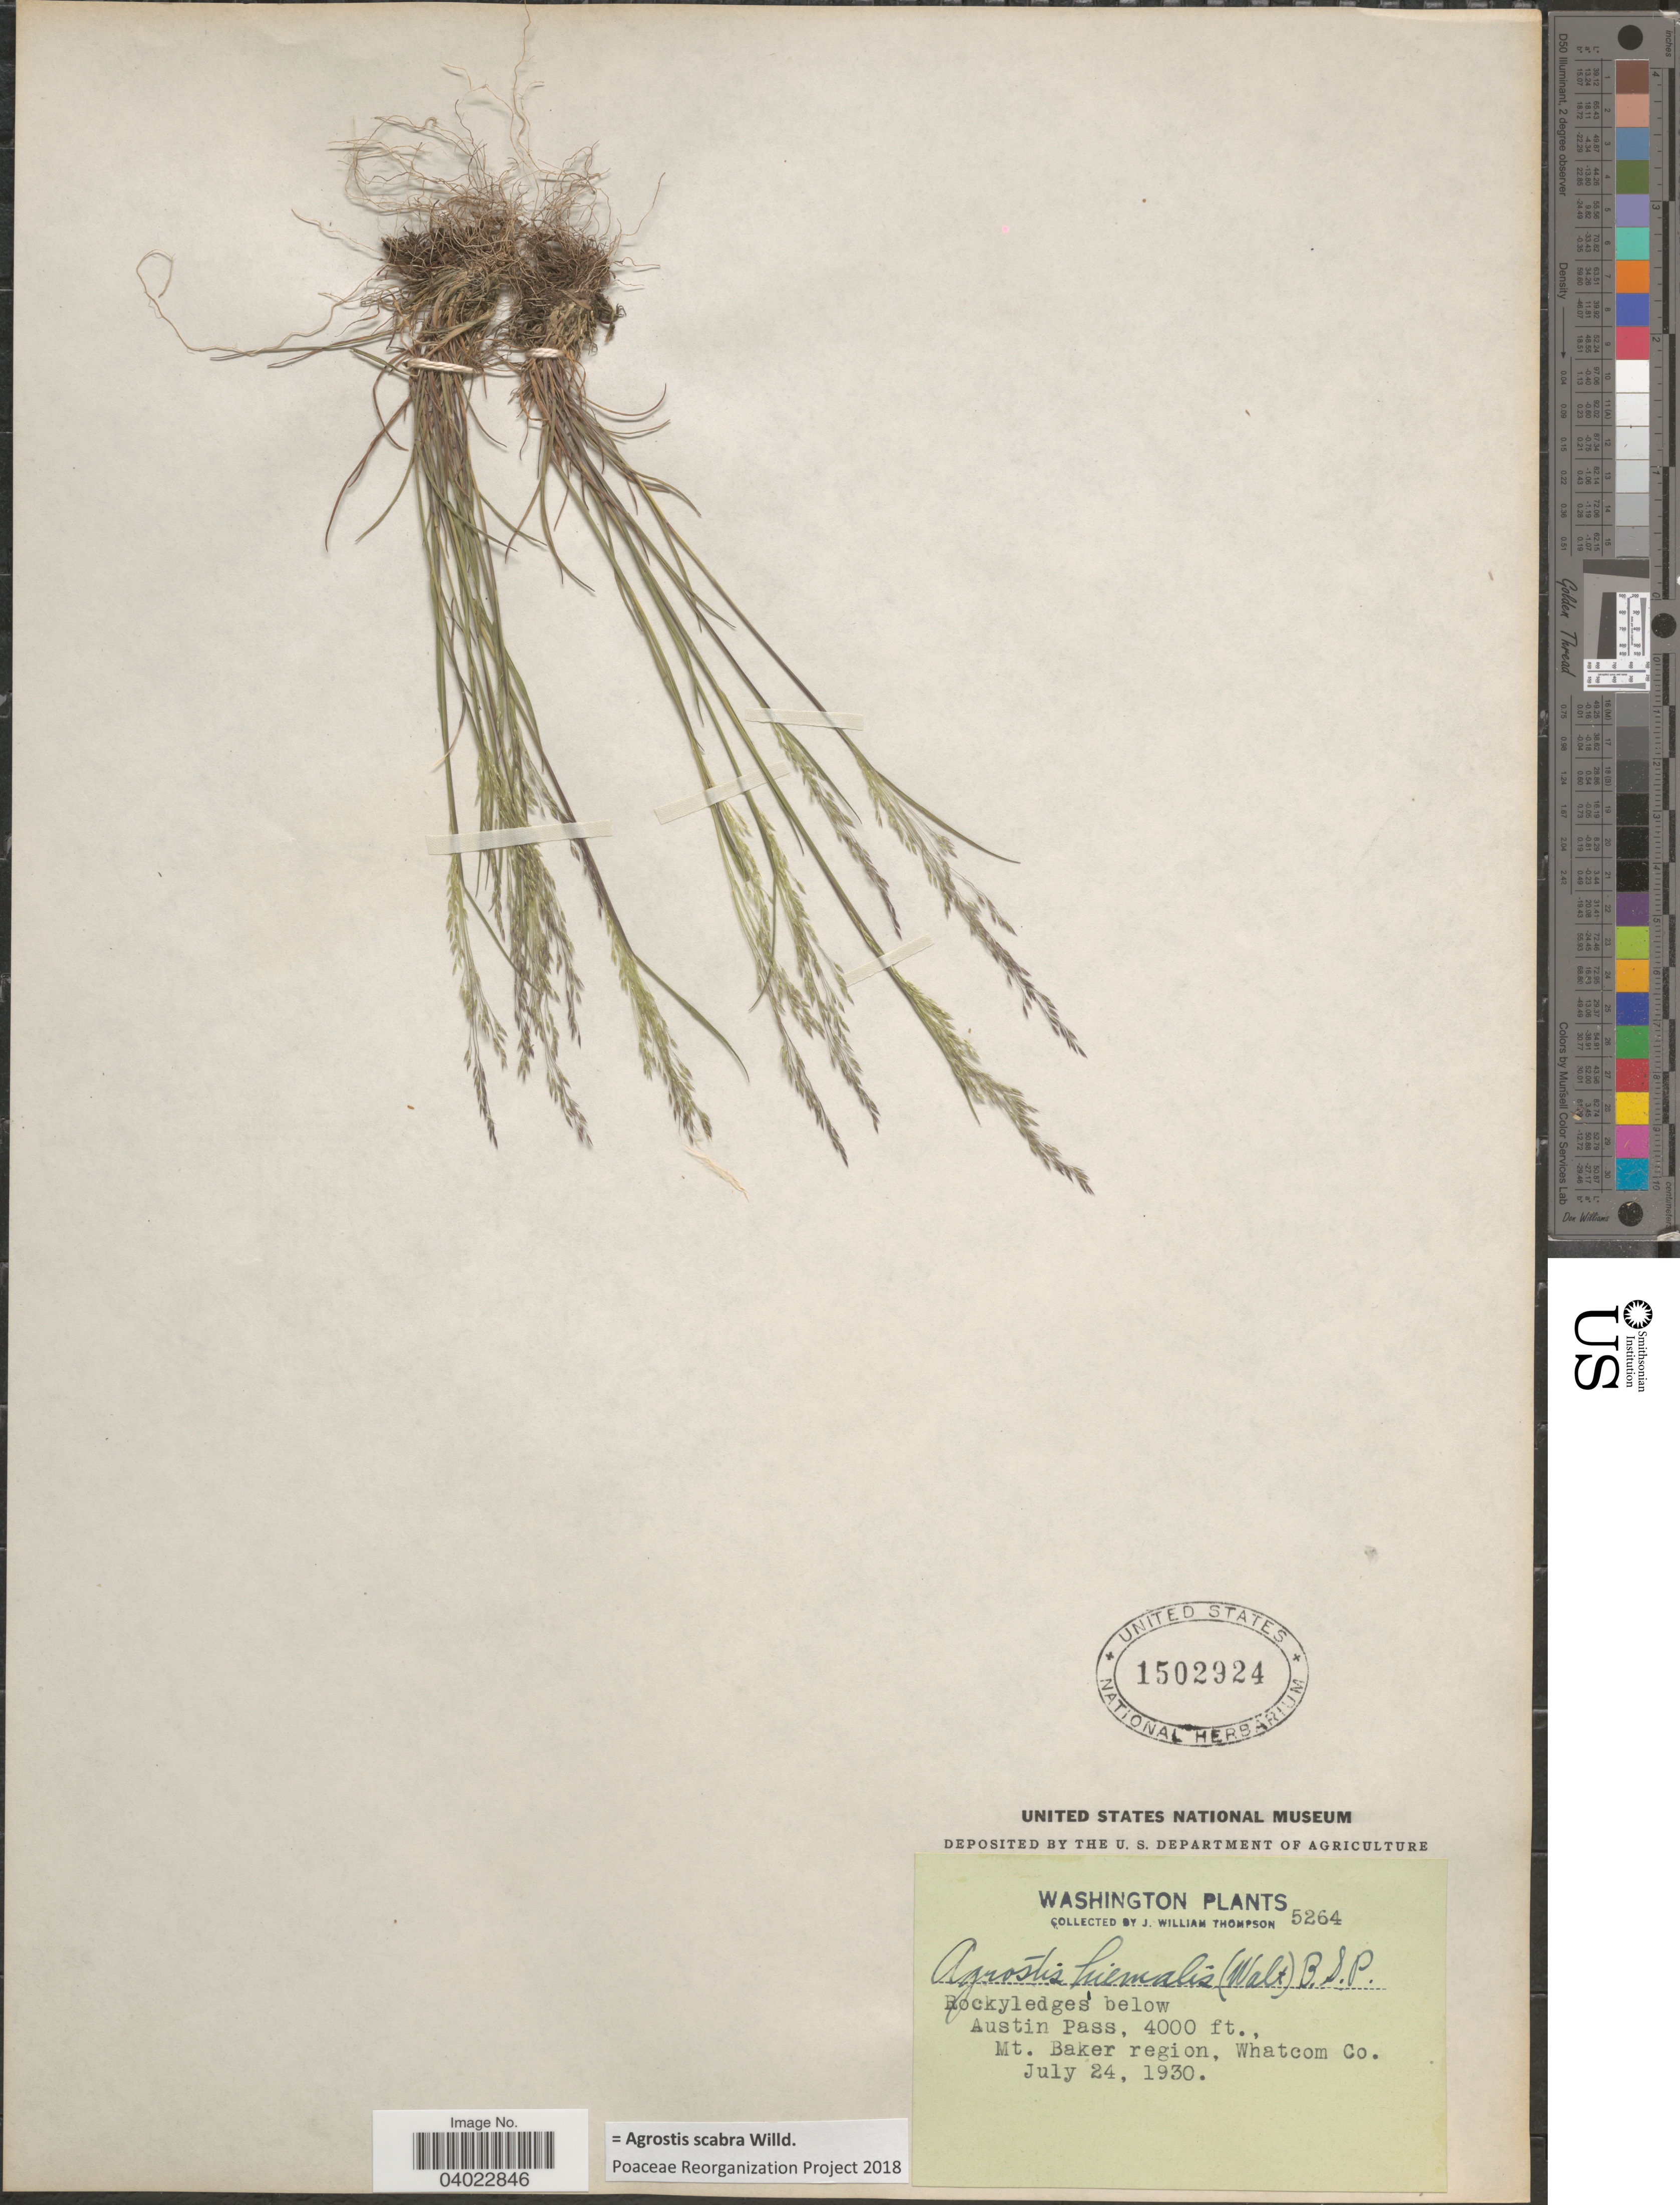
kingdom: Plantae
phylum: Tracheophyta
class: Liliopsida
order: Poales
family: Poaceae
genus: Agrostis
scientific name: Agrostis scabra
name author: Willd.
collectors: J. W. Thompson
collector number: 5264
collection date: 1930-07-24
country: United States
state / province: Washington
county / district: Whatcom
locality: Austin Pass. Mt. Baker region, Whatcom Co.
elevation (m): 1219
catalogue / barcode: US 1502924